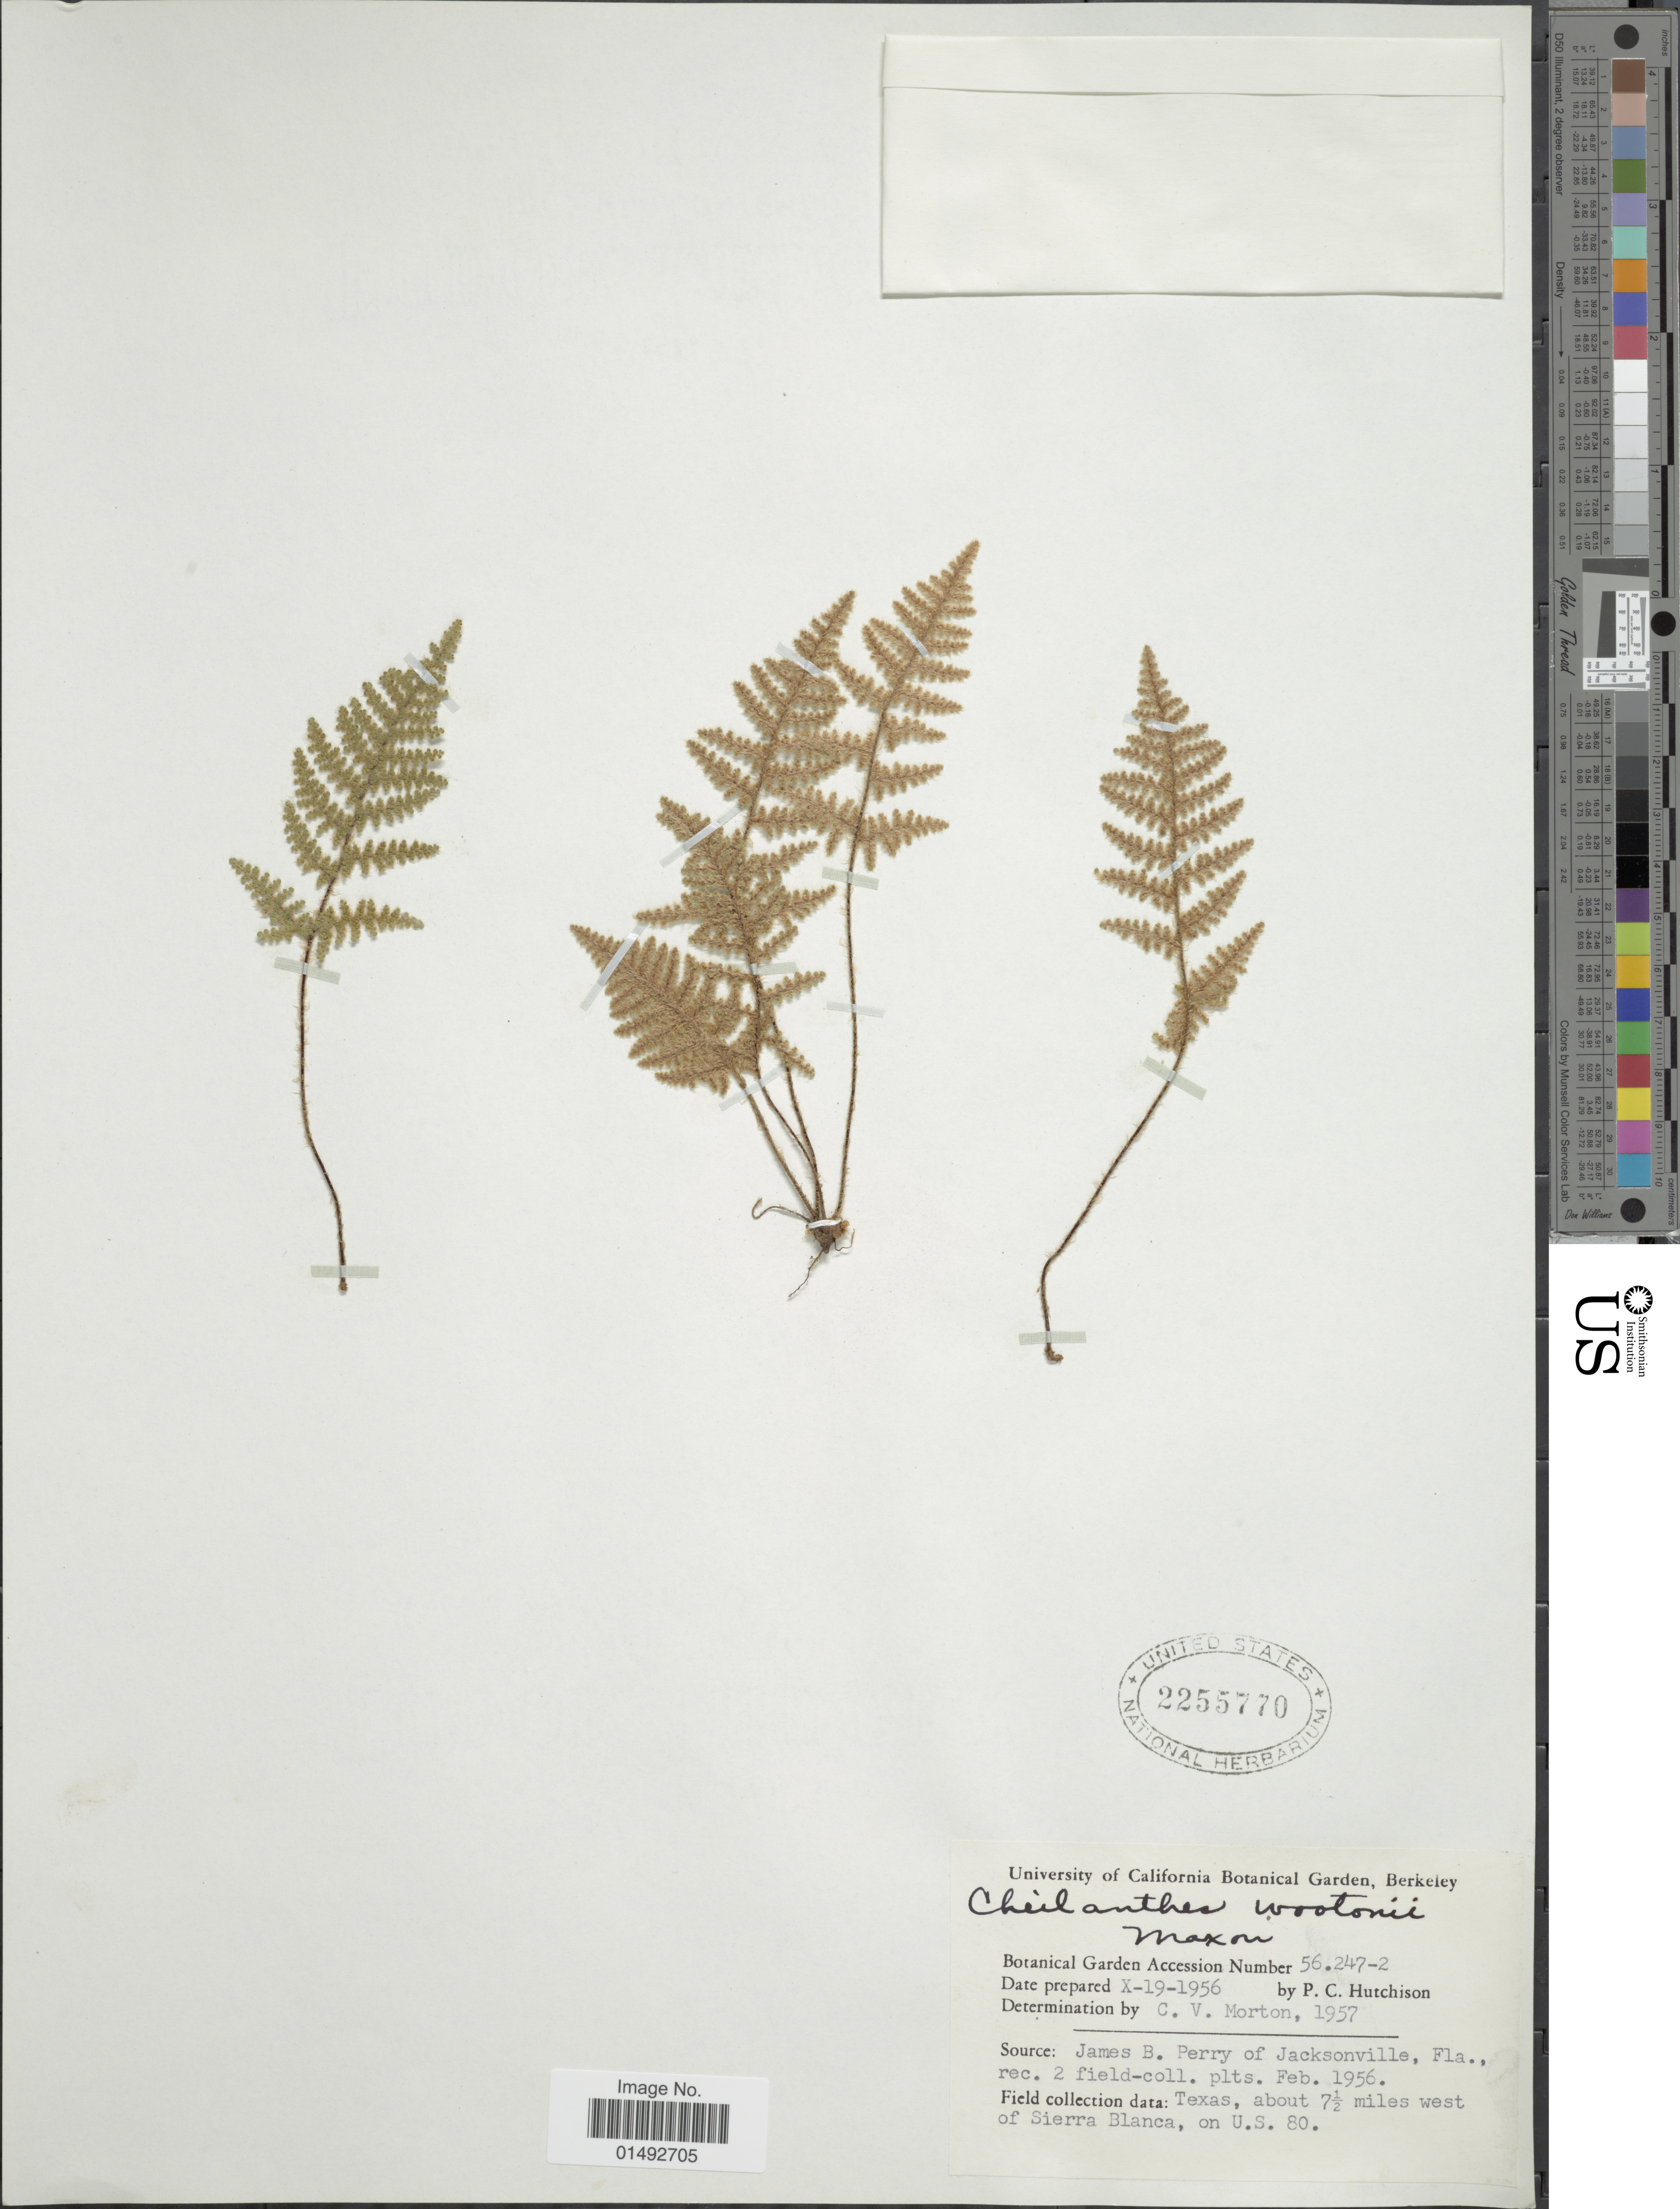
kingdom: Plantae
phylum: Tracheophyta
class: Polypodiopsida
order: Polypodiales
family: Pteridaceae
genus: Myriopteris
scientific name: Myriopteris wootonii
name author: (Maxon) Grusz & Windham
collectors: P. C. Hutchison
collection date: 1956-10-19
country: United States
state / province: California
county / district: Alameda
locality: University of California Botanical Garden, Berkeley